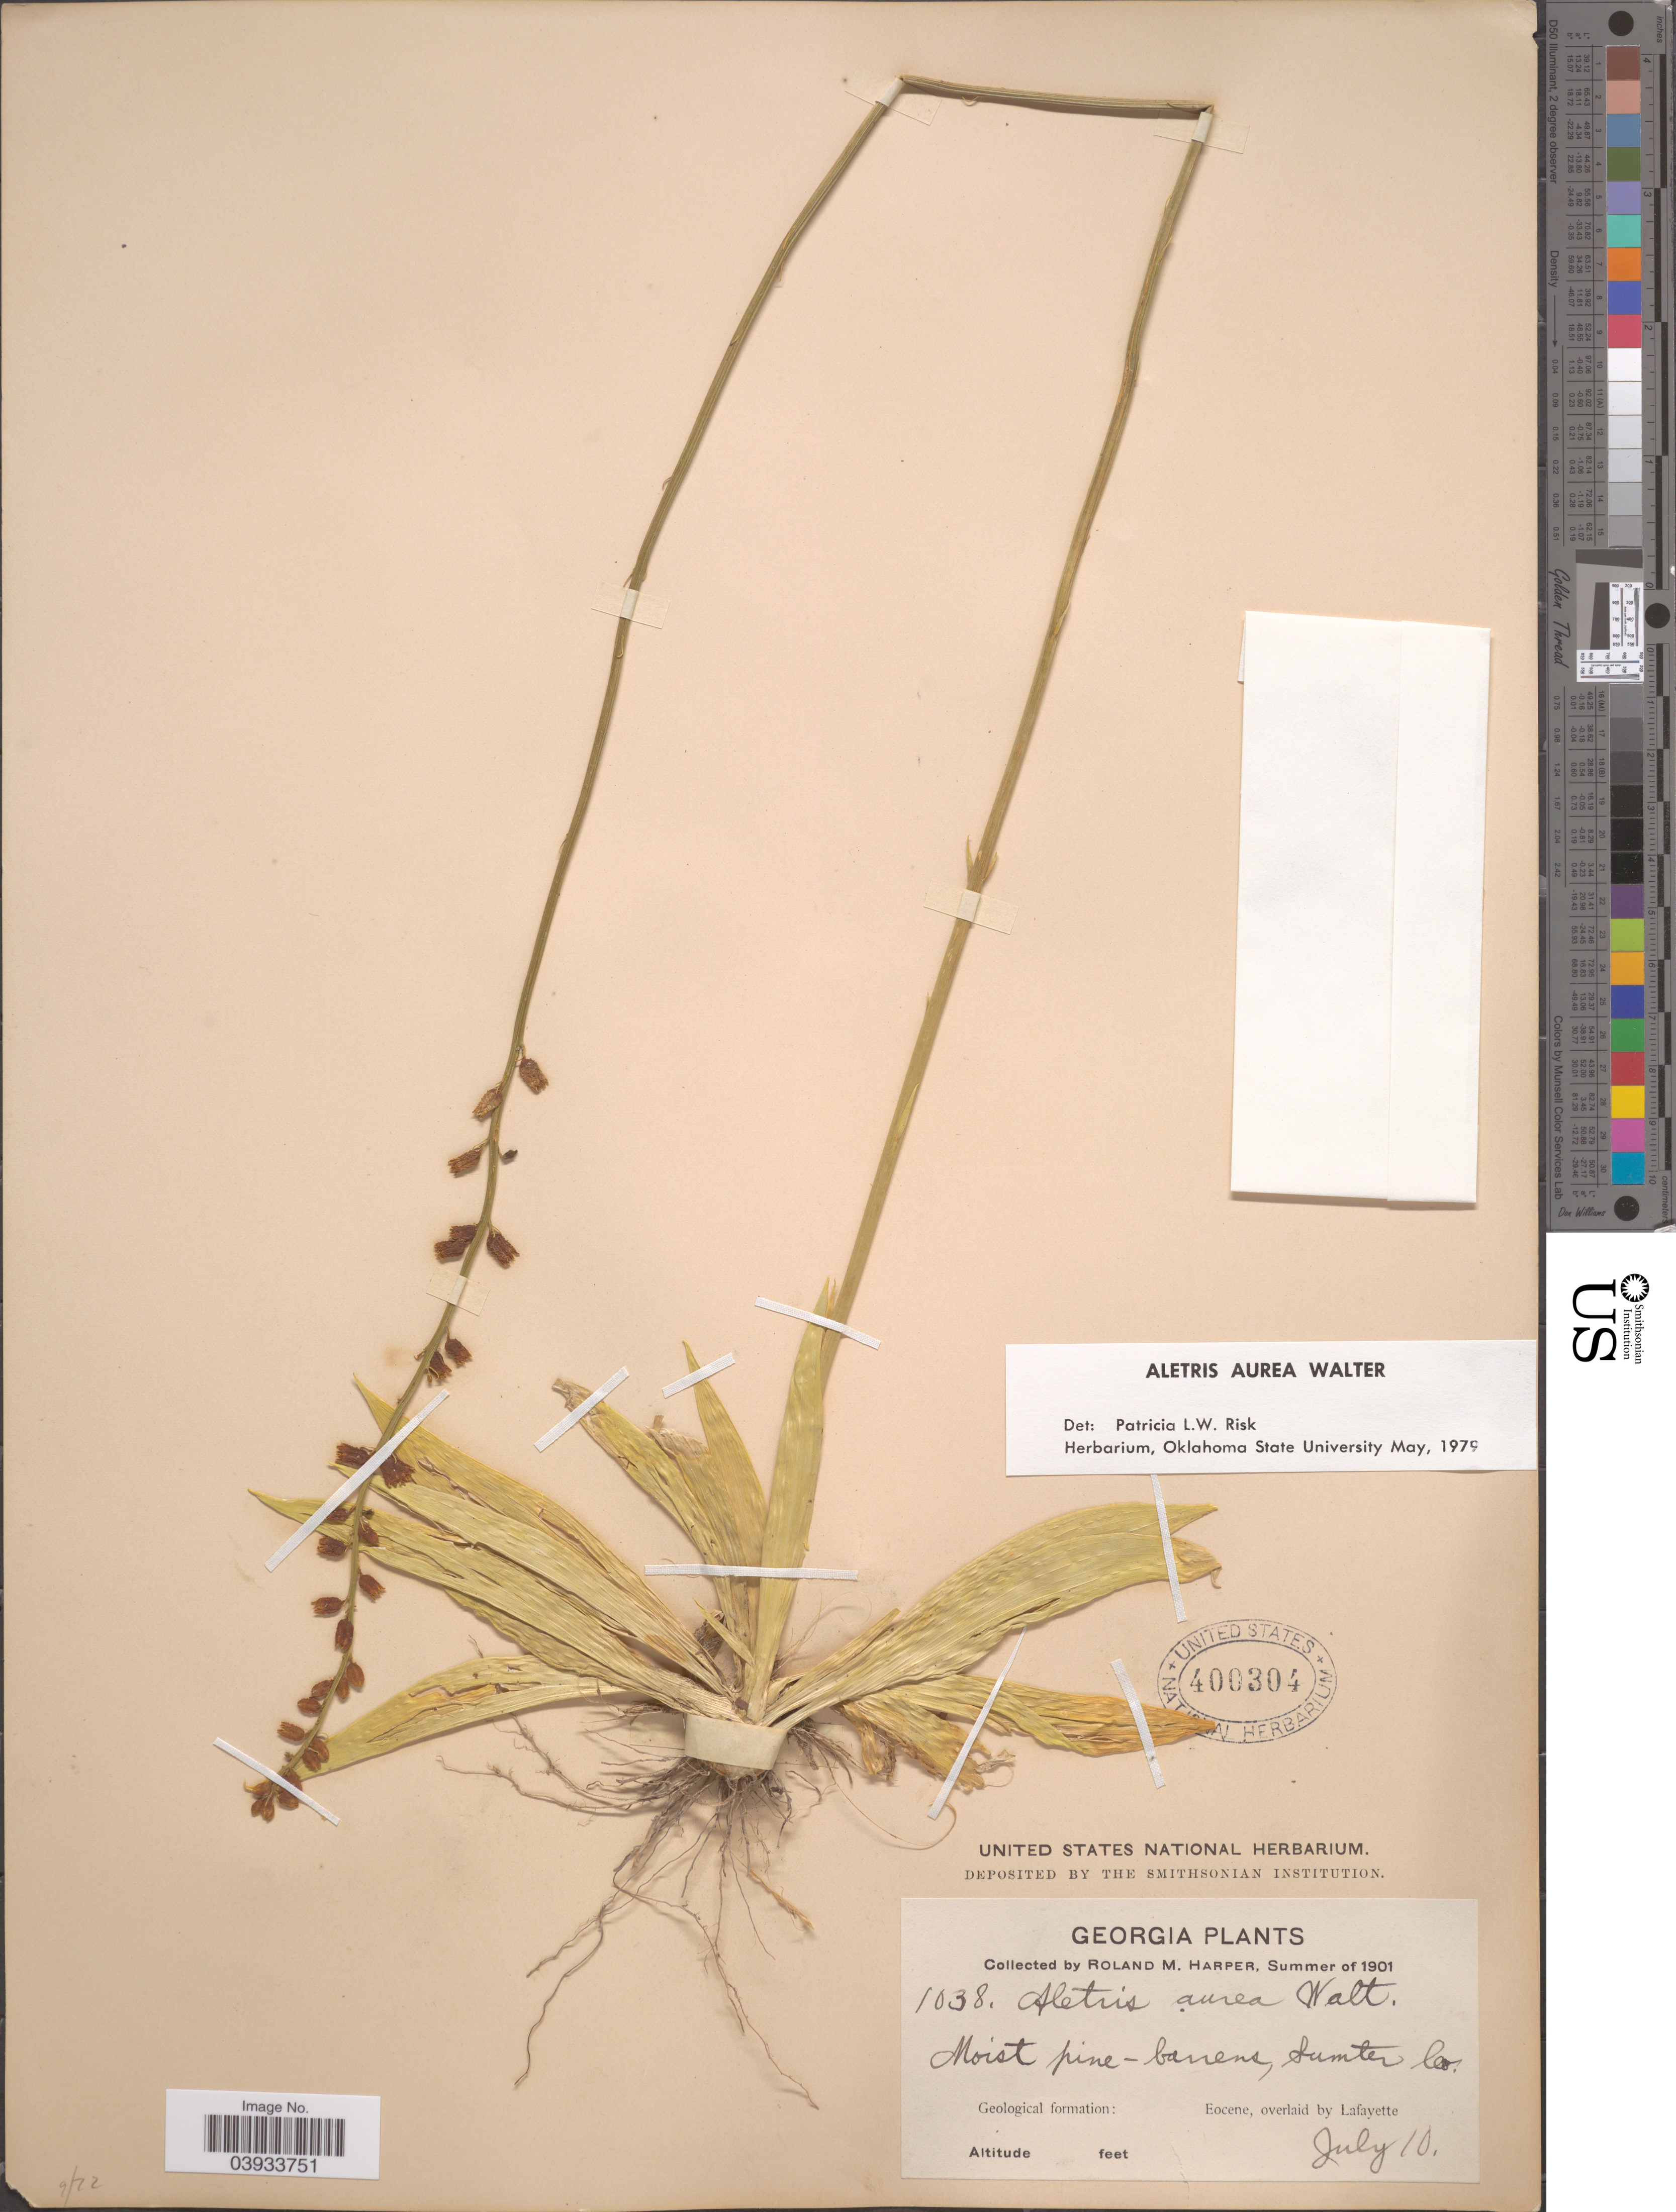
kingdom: Plantae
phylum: Tracheophyta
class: Liliopsida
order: Dioscoreales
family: Nartheciaceae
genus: Aletris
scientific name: Aletris aurea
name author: Walter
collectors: R. M. Harper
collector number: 1038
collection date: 1901-07-10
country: United States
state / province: Georgia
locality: Sumter Co.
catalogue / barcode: US 400304